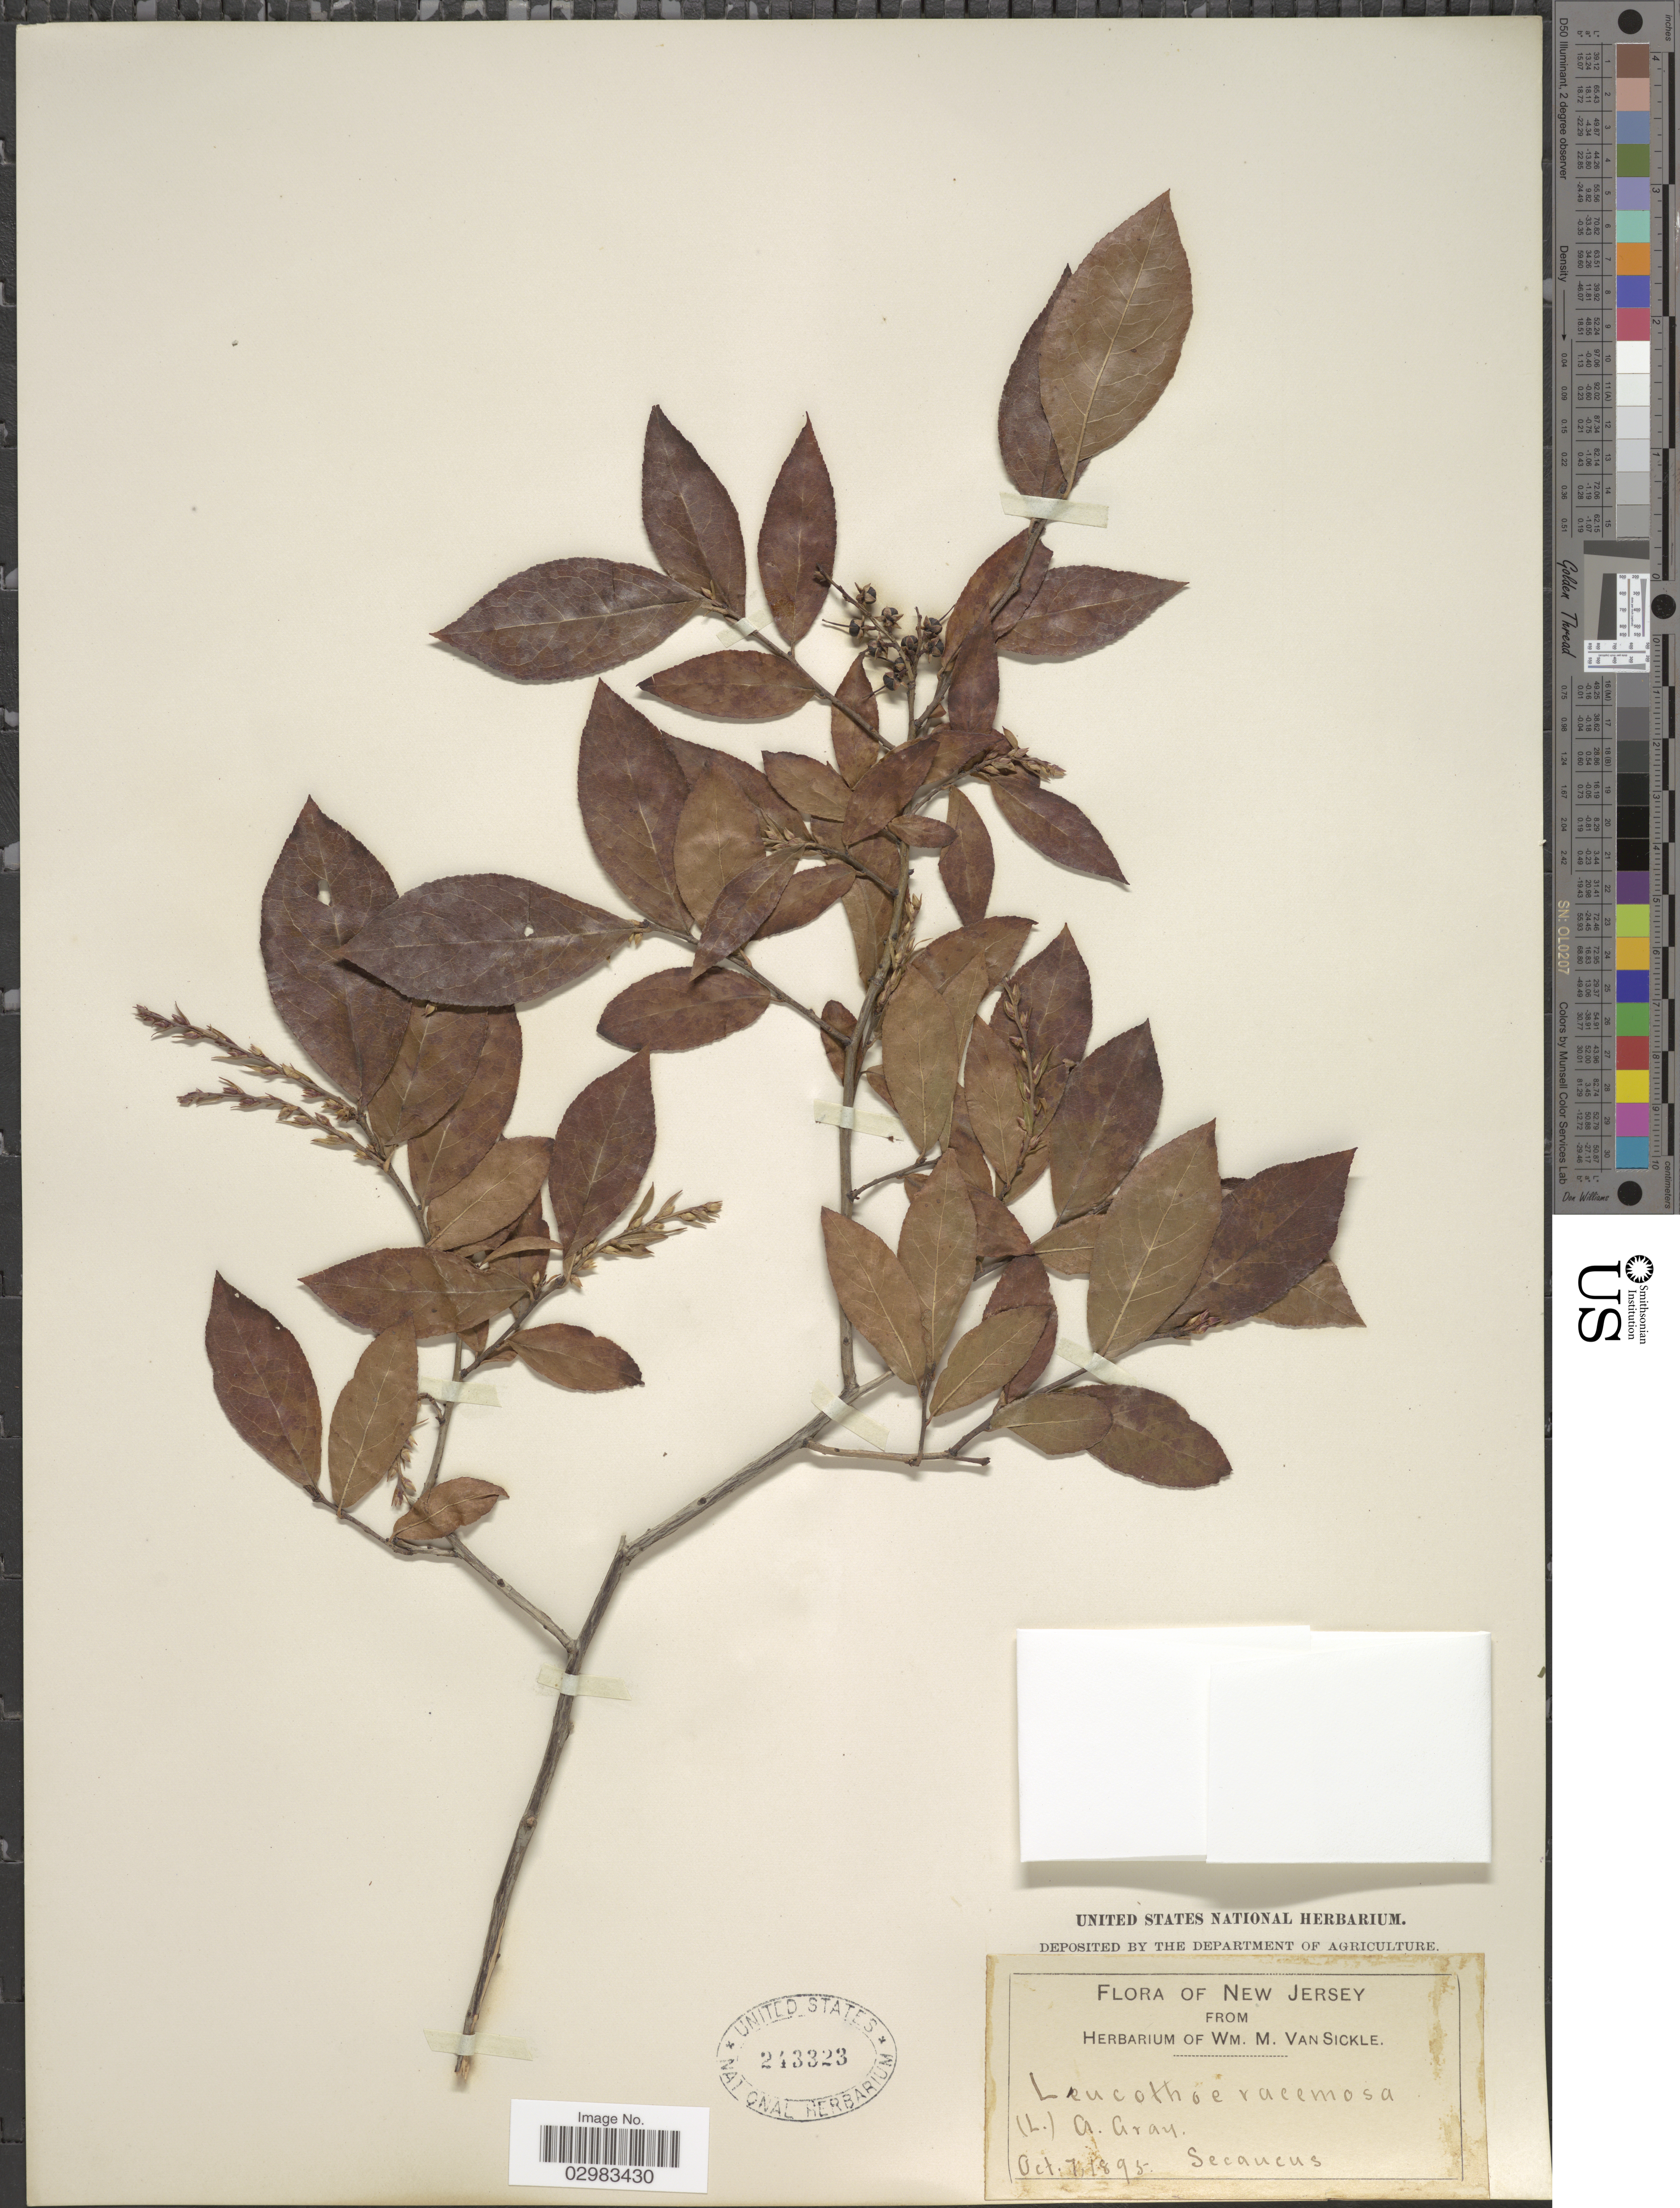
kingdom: Plantae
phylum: Tracheophyta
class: Magnoliopsida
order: Ericales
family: Ericaceae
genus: Leucothoe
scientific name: Leucothoë racemosa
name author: (L.) A. Gray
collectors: W. M. Van Sickle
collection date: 1895-10-07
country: United States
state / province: New Jersey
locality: Secaucus.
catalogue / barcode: US 243323